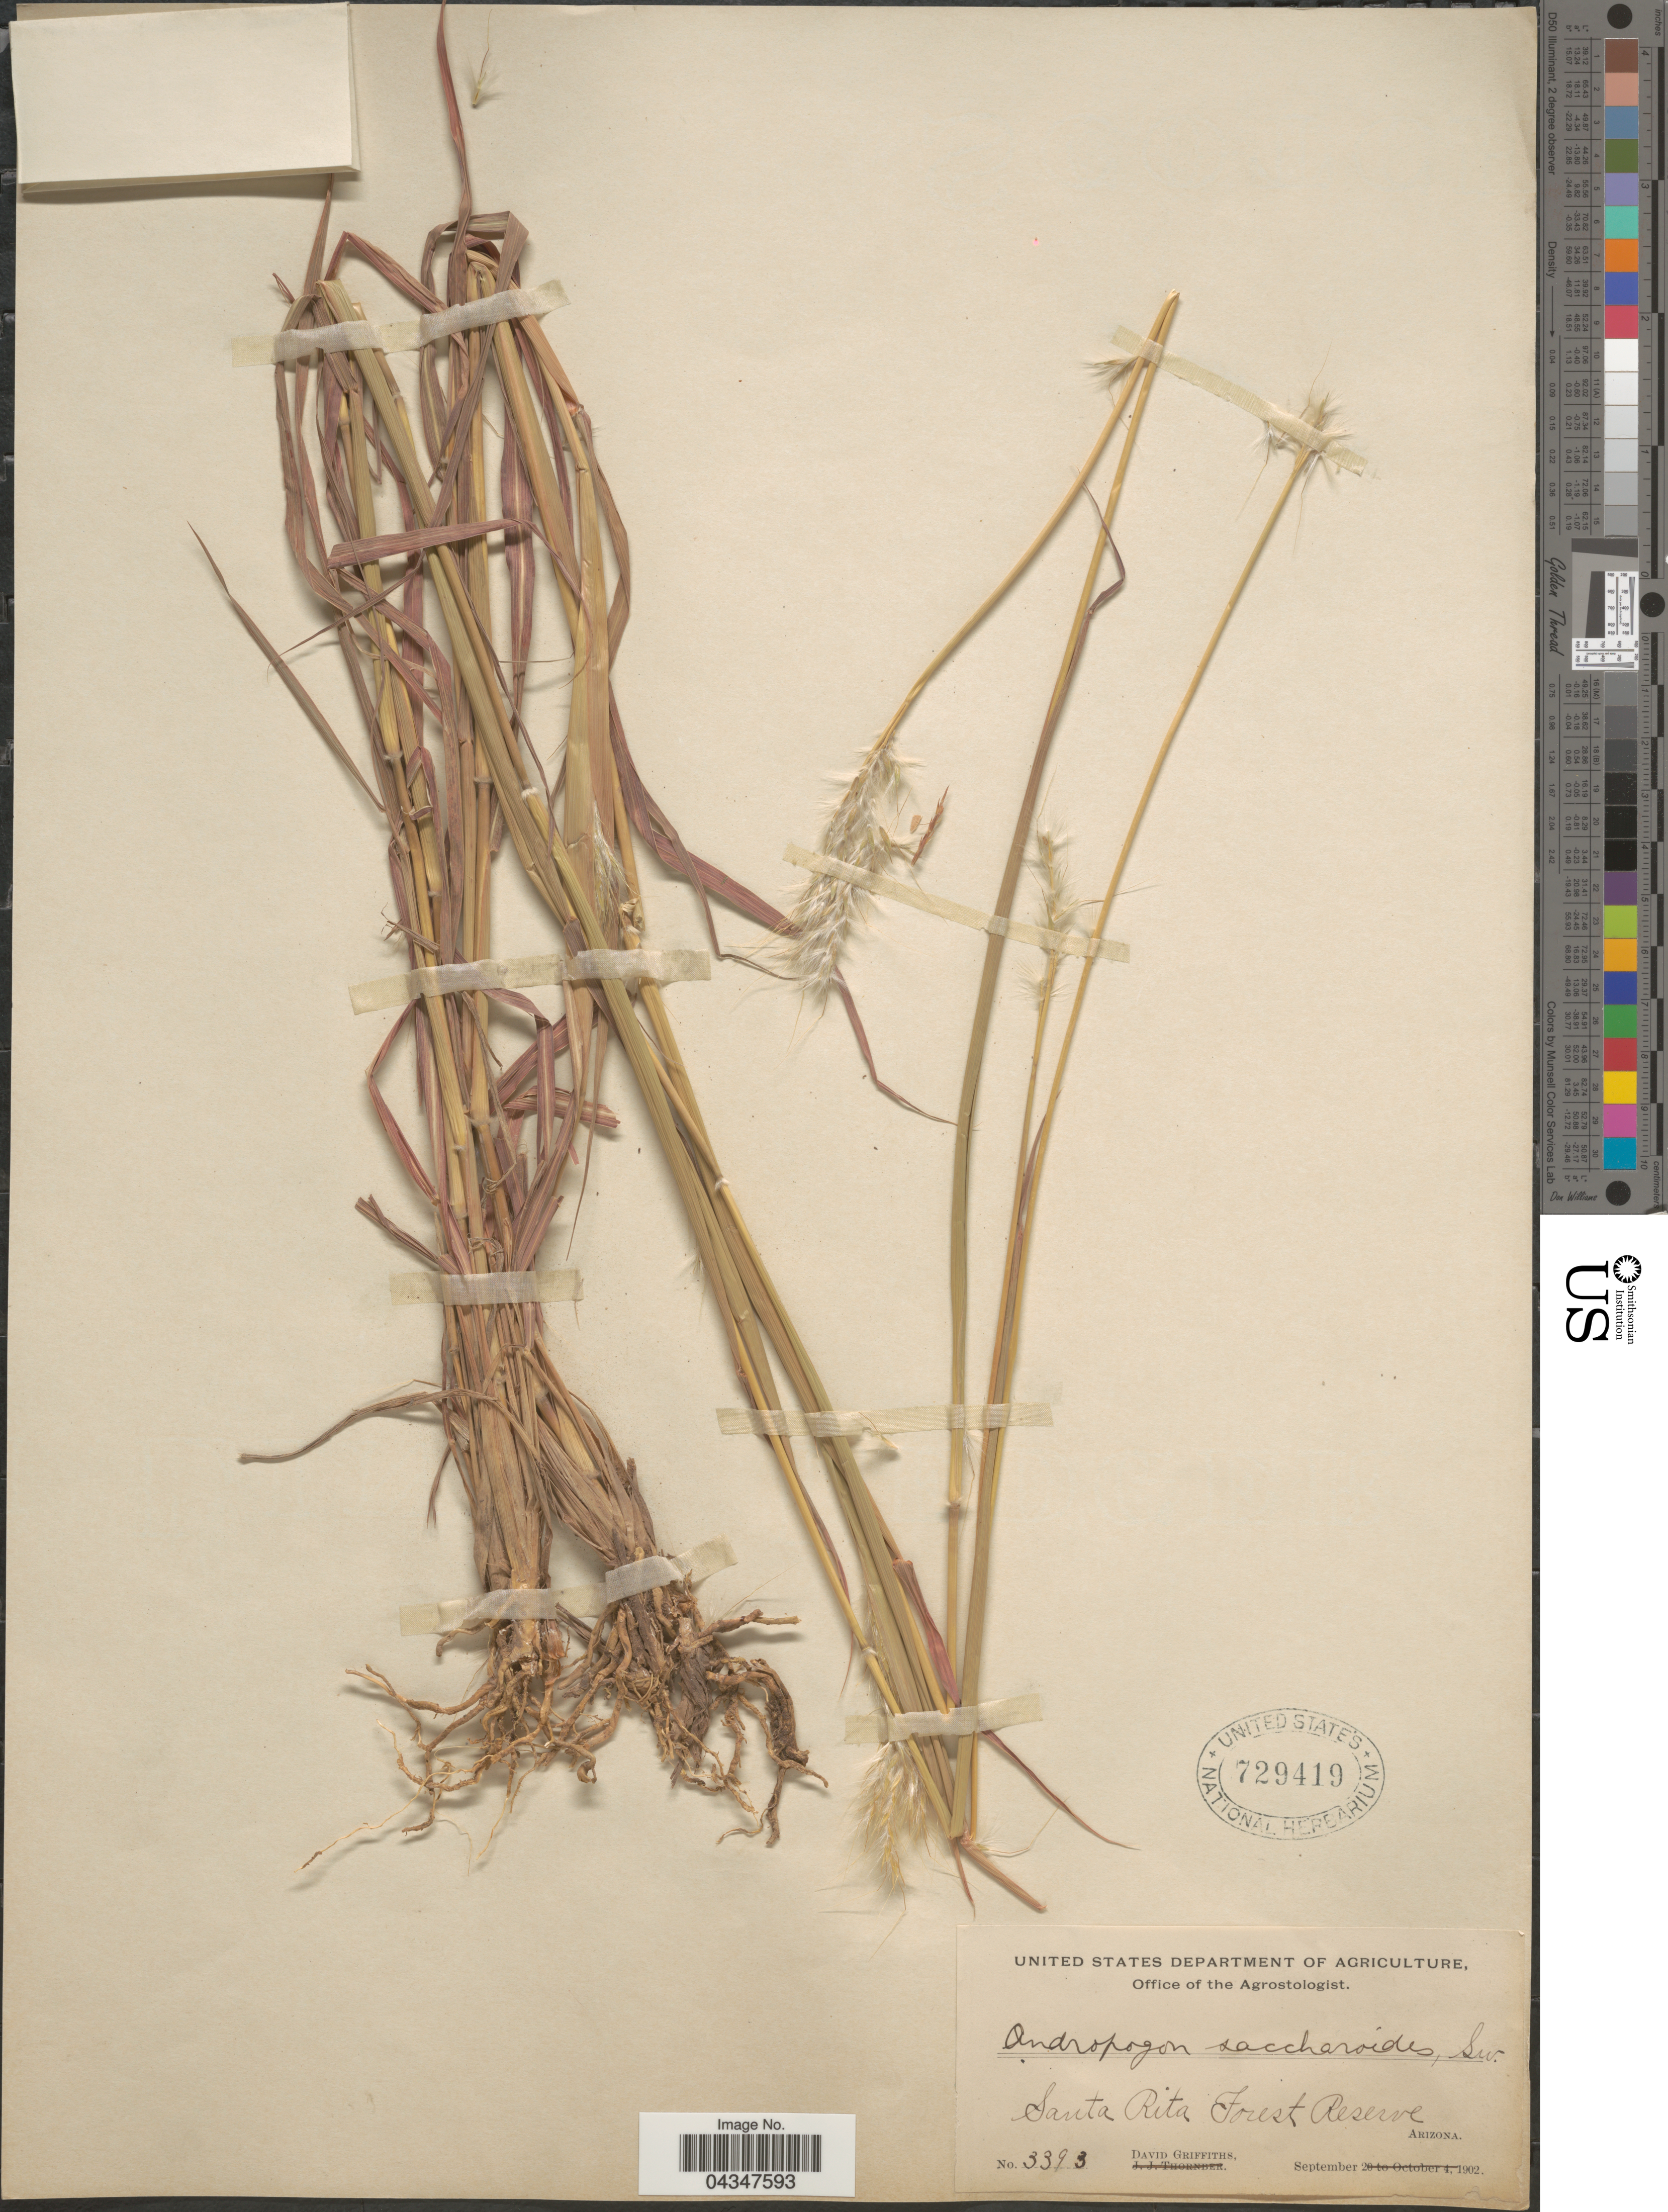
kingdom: Plantae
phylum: Tracheophyta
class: Liliopsida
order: Poales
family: Poaceae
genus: Bothriochloa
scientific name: Bothriochloa barbinodis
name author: (Lag.) Herter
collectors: D. Griffiths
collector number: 3393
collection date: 1902-09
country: United States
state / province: Arizona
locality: Santa Rita Forest Reserve.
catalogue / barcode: US 729419